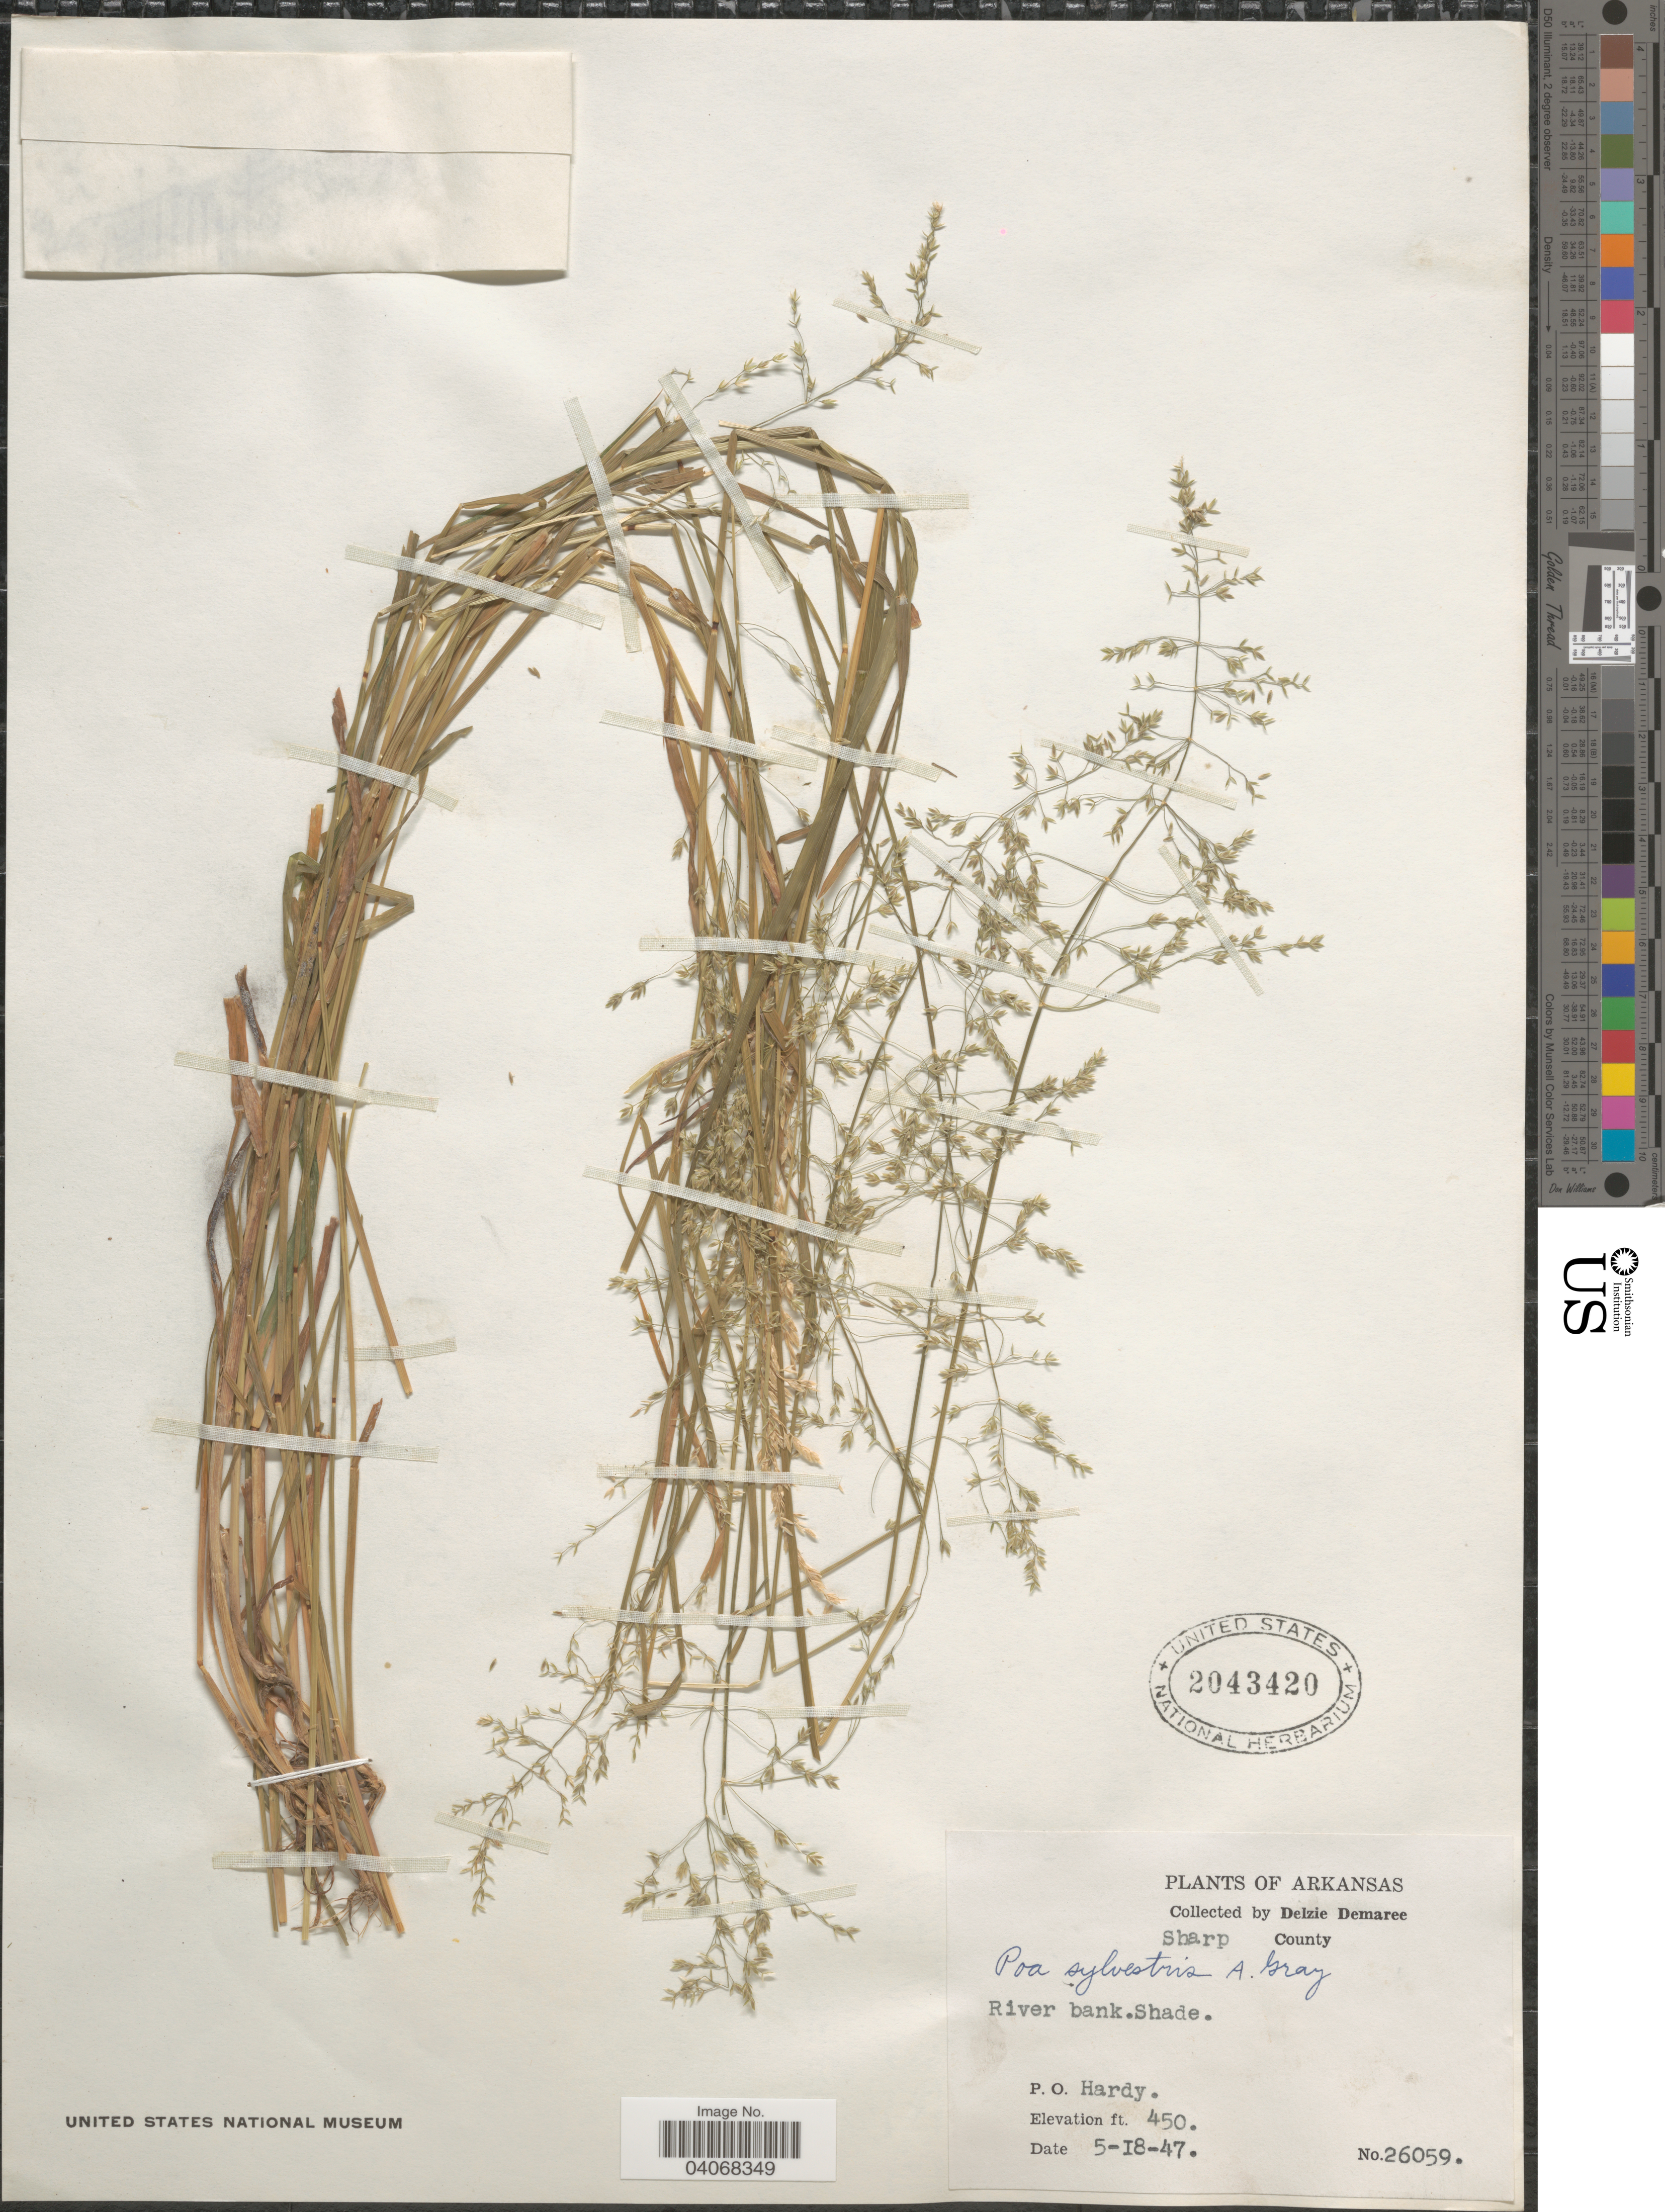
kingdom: Plantae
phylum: Tracheophyta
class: Liliopsida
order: Poales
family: Poaceae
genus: Poa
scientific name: Poa sylvestris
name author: A. Gray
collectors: D. Demaree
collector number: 26059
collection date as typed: Transcribed d/m/y: 18/5/47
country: United States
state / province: Arkansas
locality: Sharp County. River bank. Shade. P. O. Hardy.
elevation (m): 137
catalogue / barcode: US 2043420